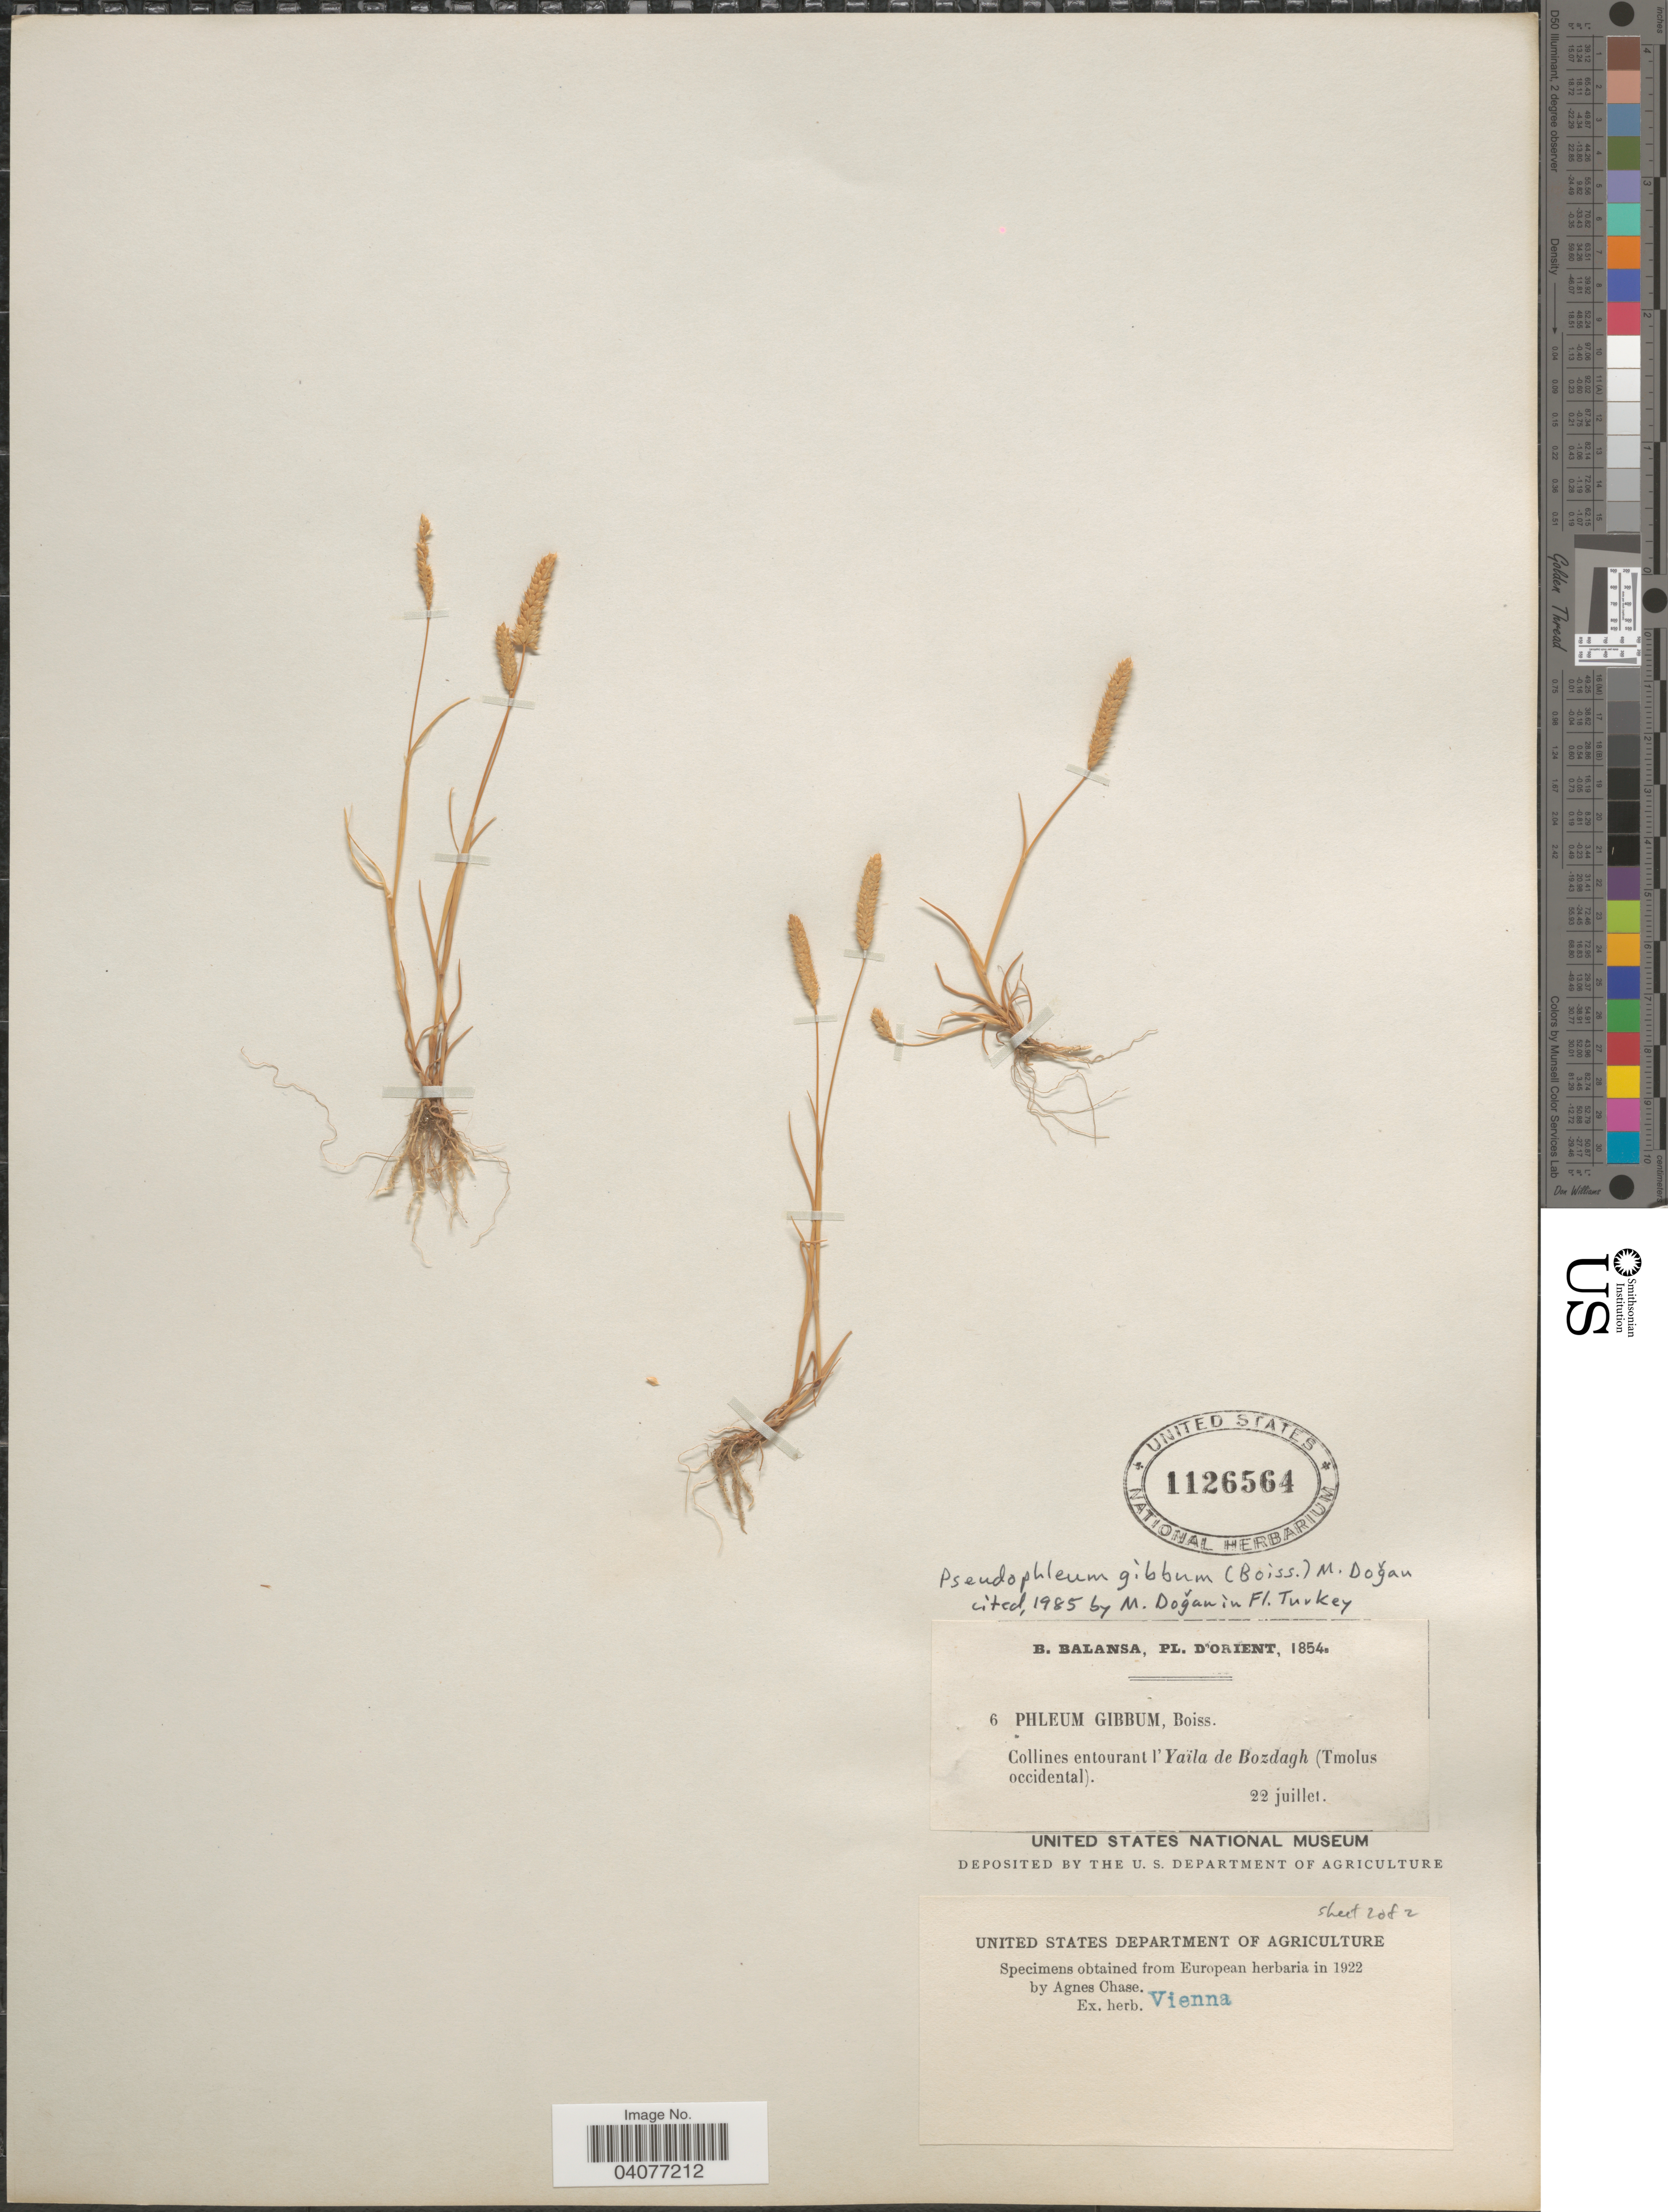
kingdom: Plantae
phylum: Tracheophyta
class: Liliopsida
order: Poales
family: Poaceae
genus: Pseudophleum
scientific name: Pseudophleum gibbum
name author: (Boiss.) Doğan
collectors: B. Balansa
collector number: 6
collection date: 1854-07-22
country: Turkey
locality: D'Orient. Collines entourant l'Yaïla de Bozdagh (Tmolus occidental).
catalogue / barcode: US 1126564